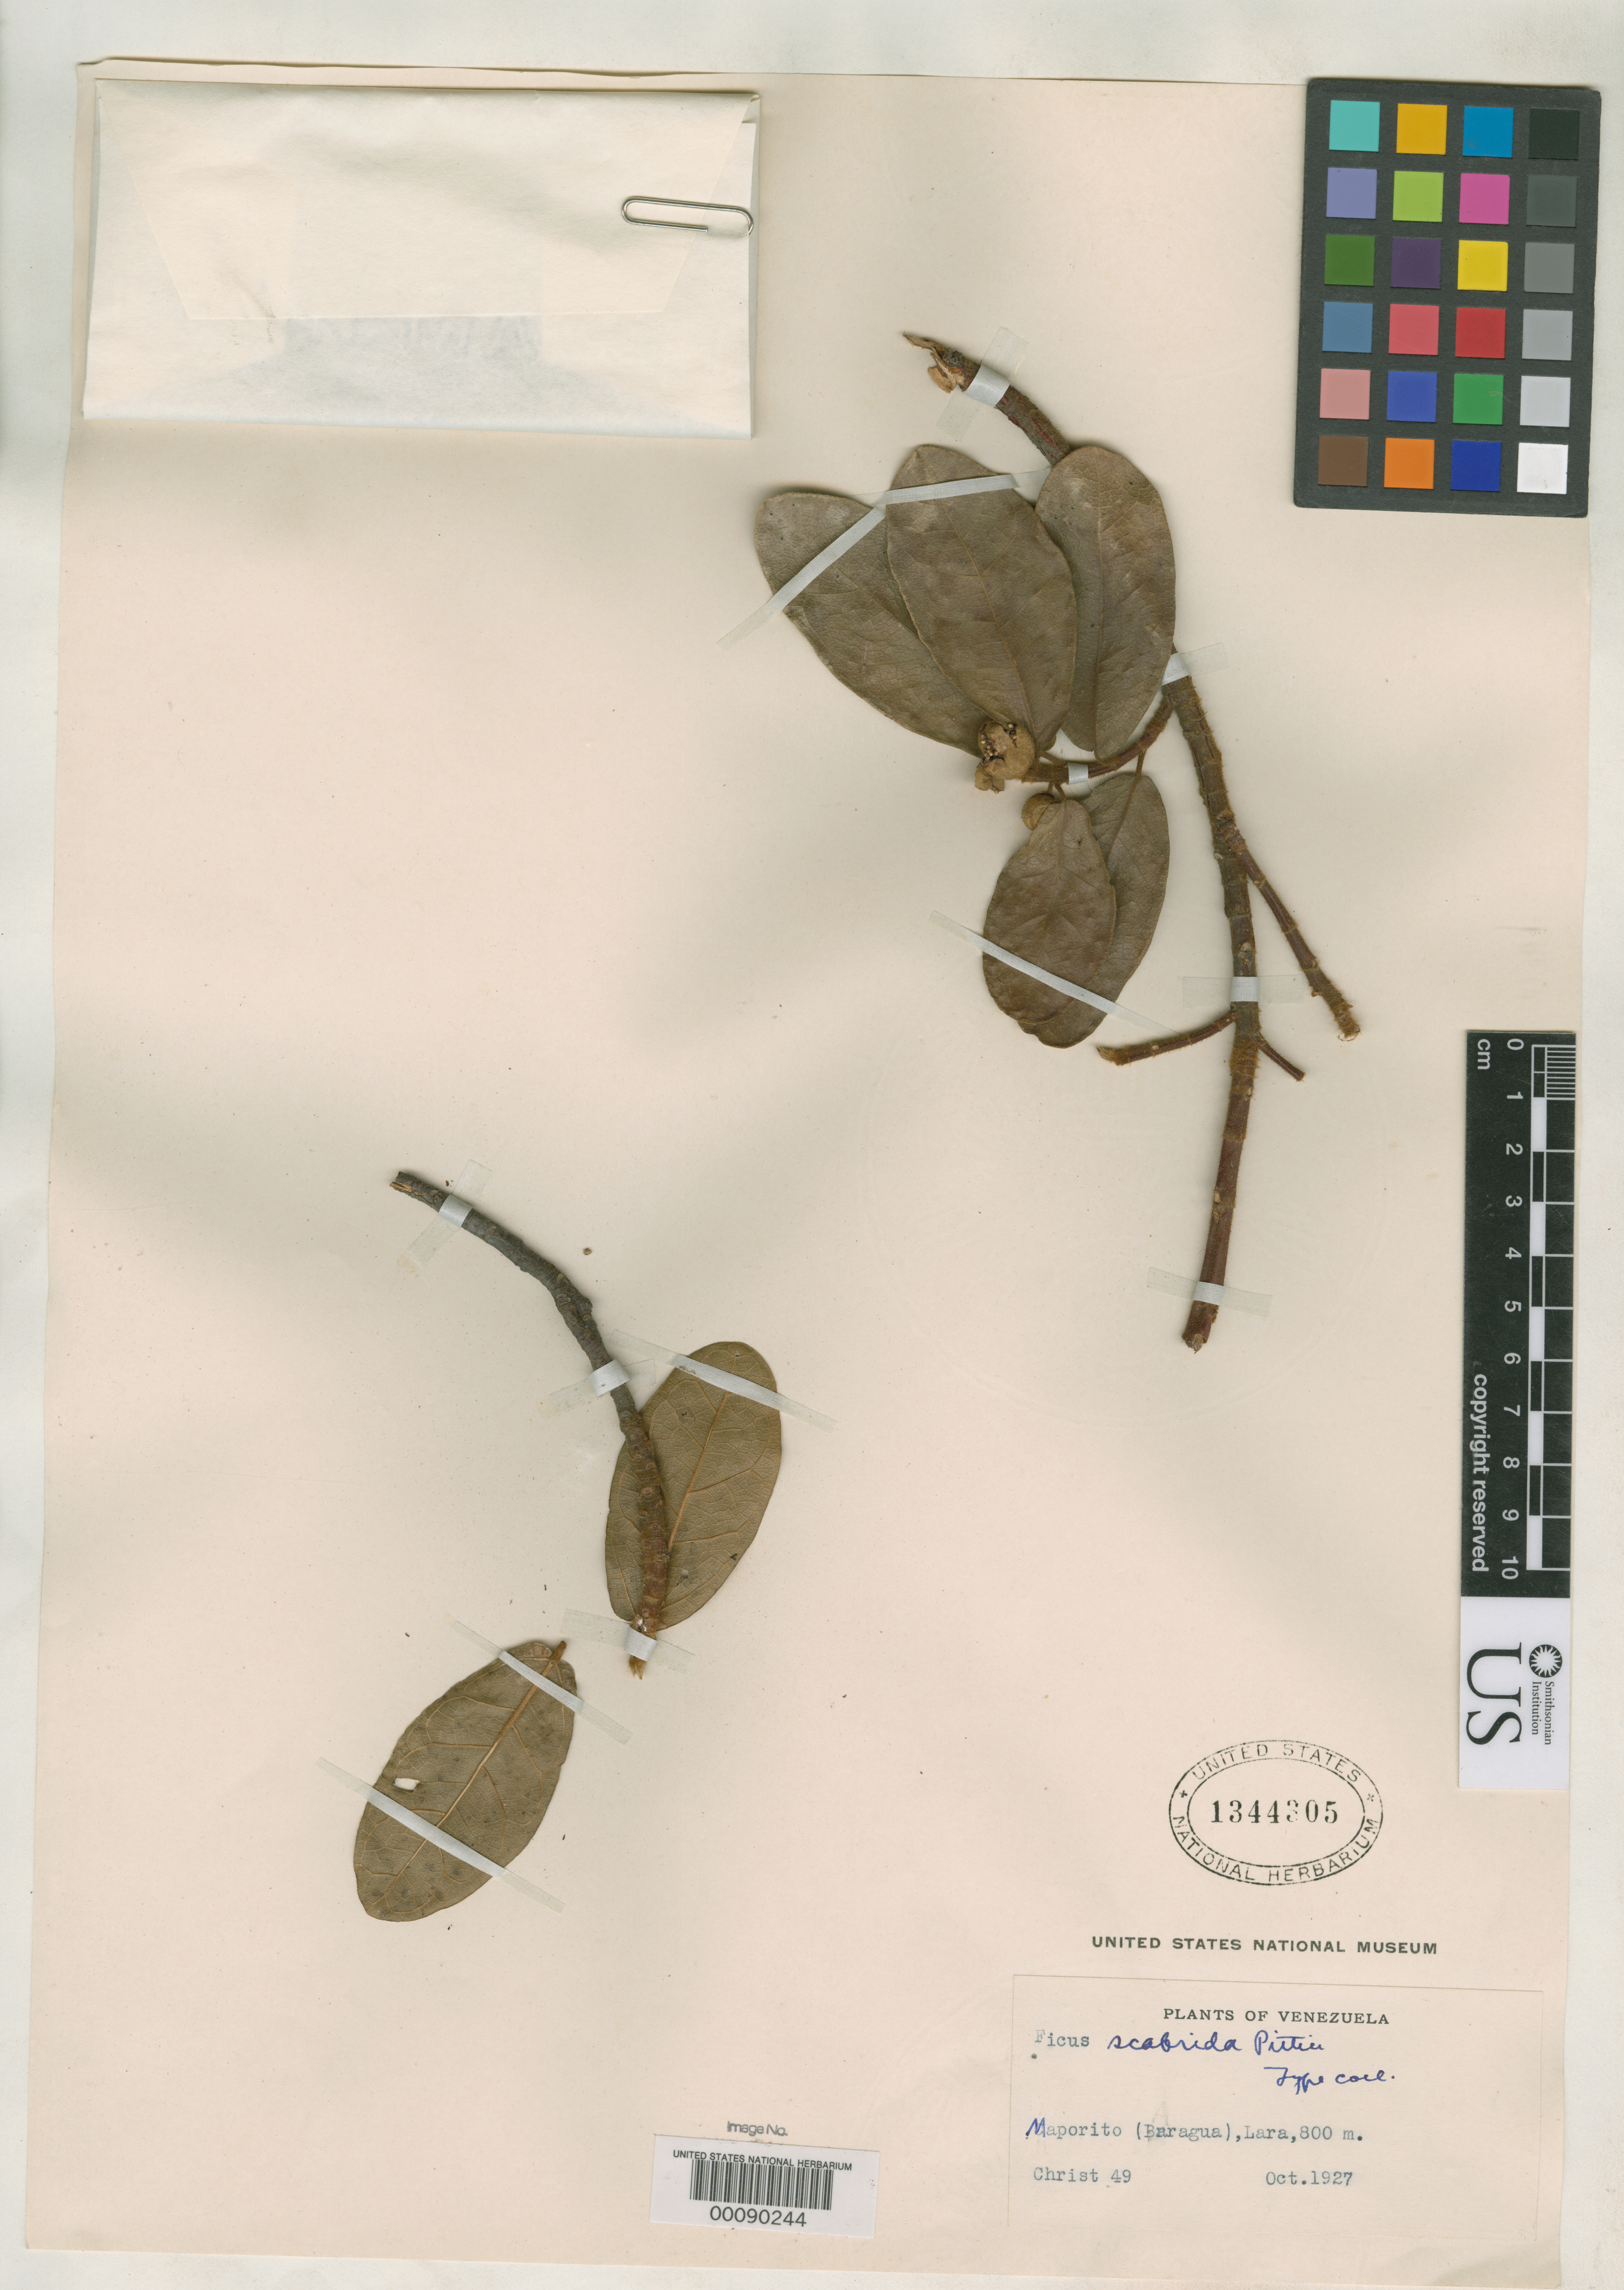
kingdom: Plantae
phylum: Tracheophyta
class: Magnoliopsida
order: Rosales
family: Moraceae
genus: Ficus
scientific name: Ficus scabrida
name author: Pittier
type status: Type Collection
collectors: P. Christ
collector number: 49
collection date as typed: Oct 1927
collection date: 1927-10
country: Venezuela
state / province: Lara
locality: Maporita, Baragua.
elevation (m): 800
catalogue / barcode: US 1344305